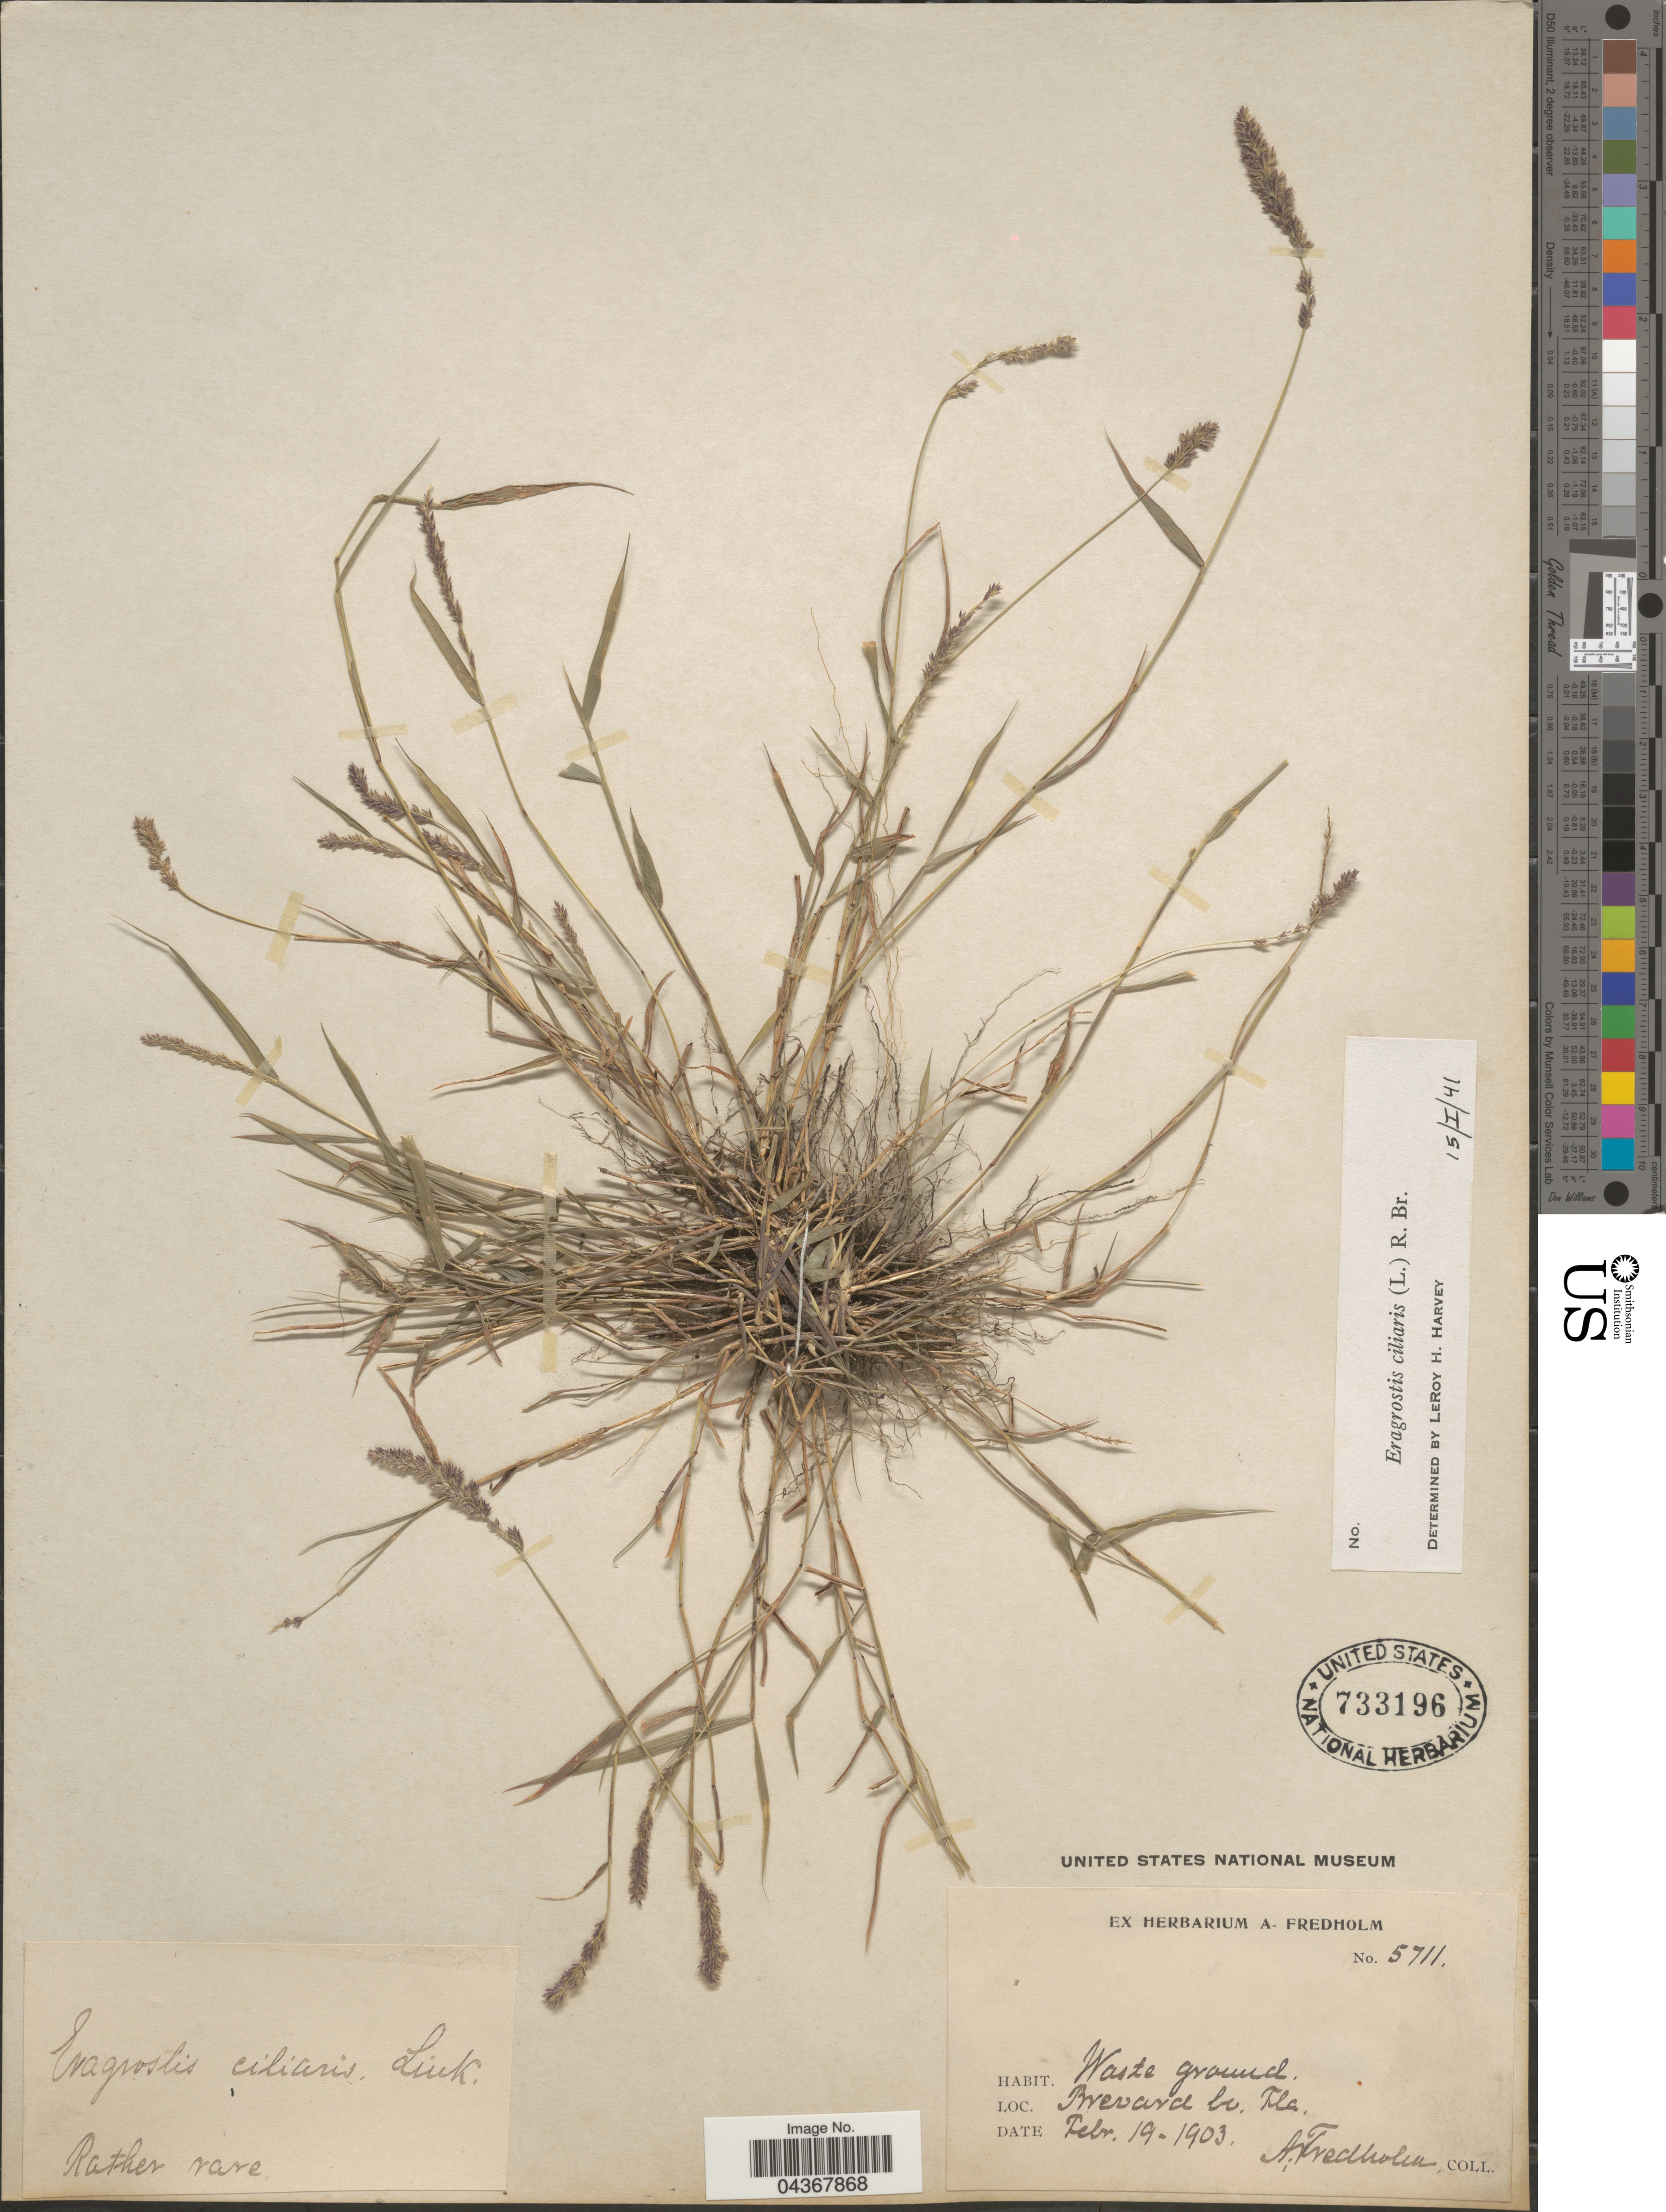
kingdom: Plantae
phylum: Tracheophyta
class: Liliopsida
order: Poales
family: Poaceae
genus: Eragrostis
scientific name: Eragrostis ciliaris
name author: (L.) R. Br.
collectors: A. Fredholm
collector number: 5711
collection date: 1903-02-19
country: United States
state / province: Florida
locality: Brevard Co.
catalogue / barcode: US 733196